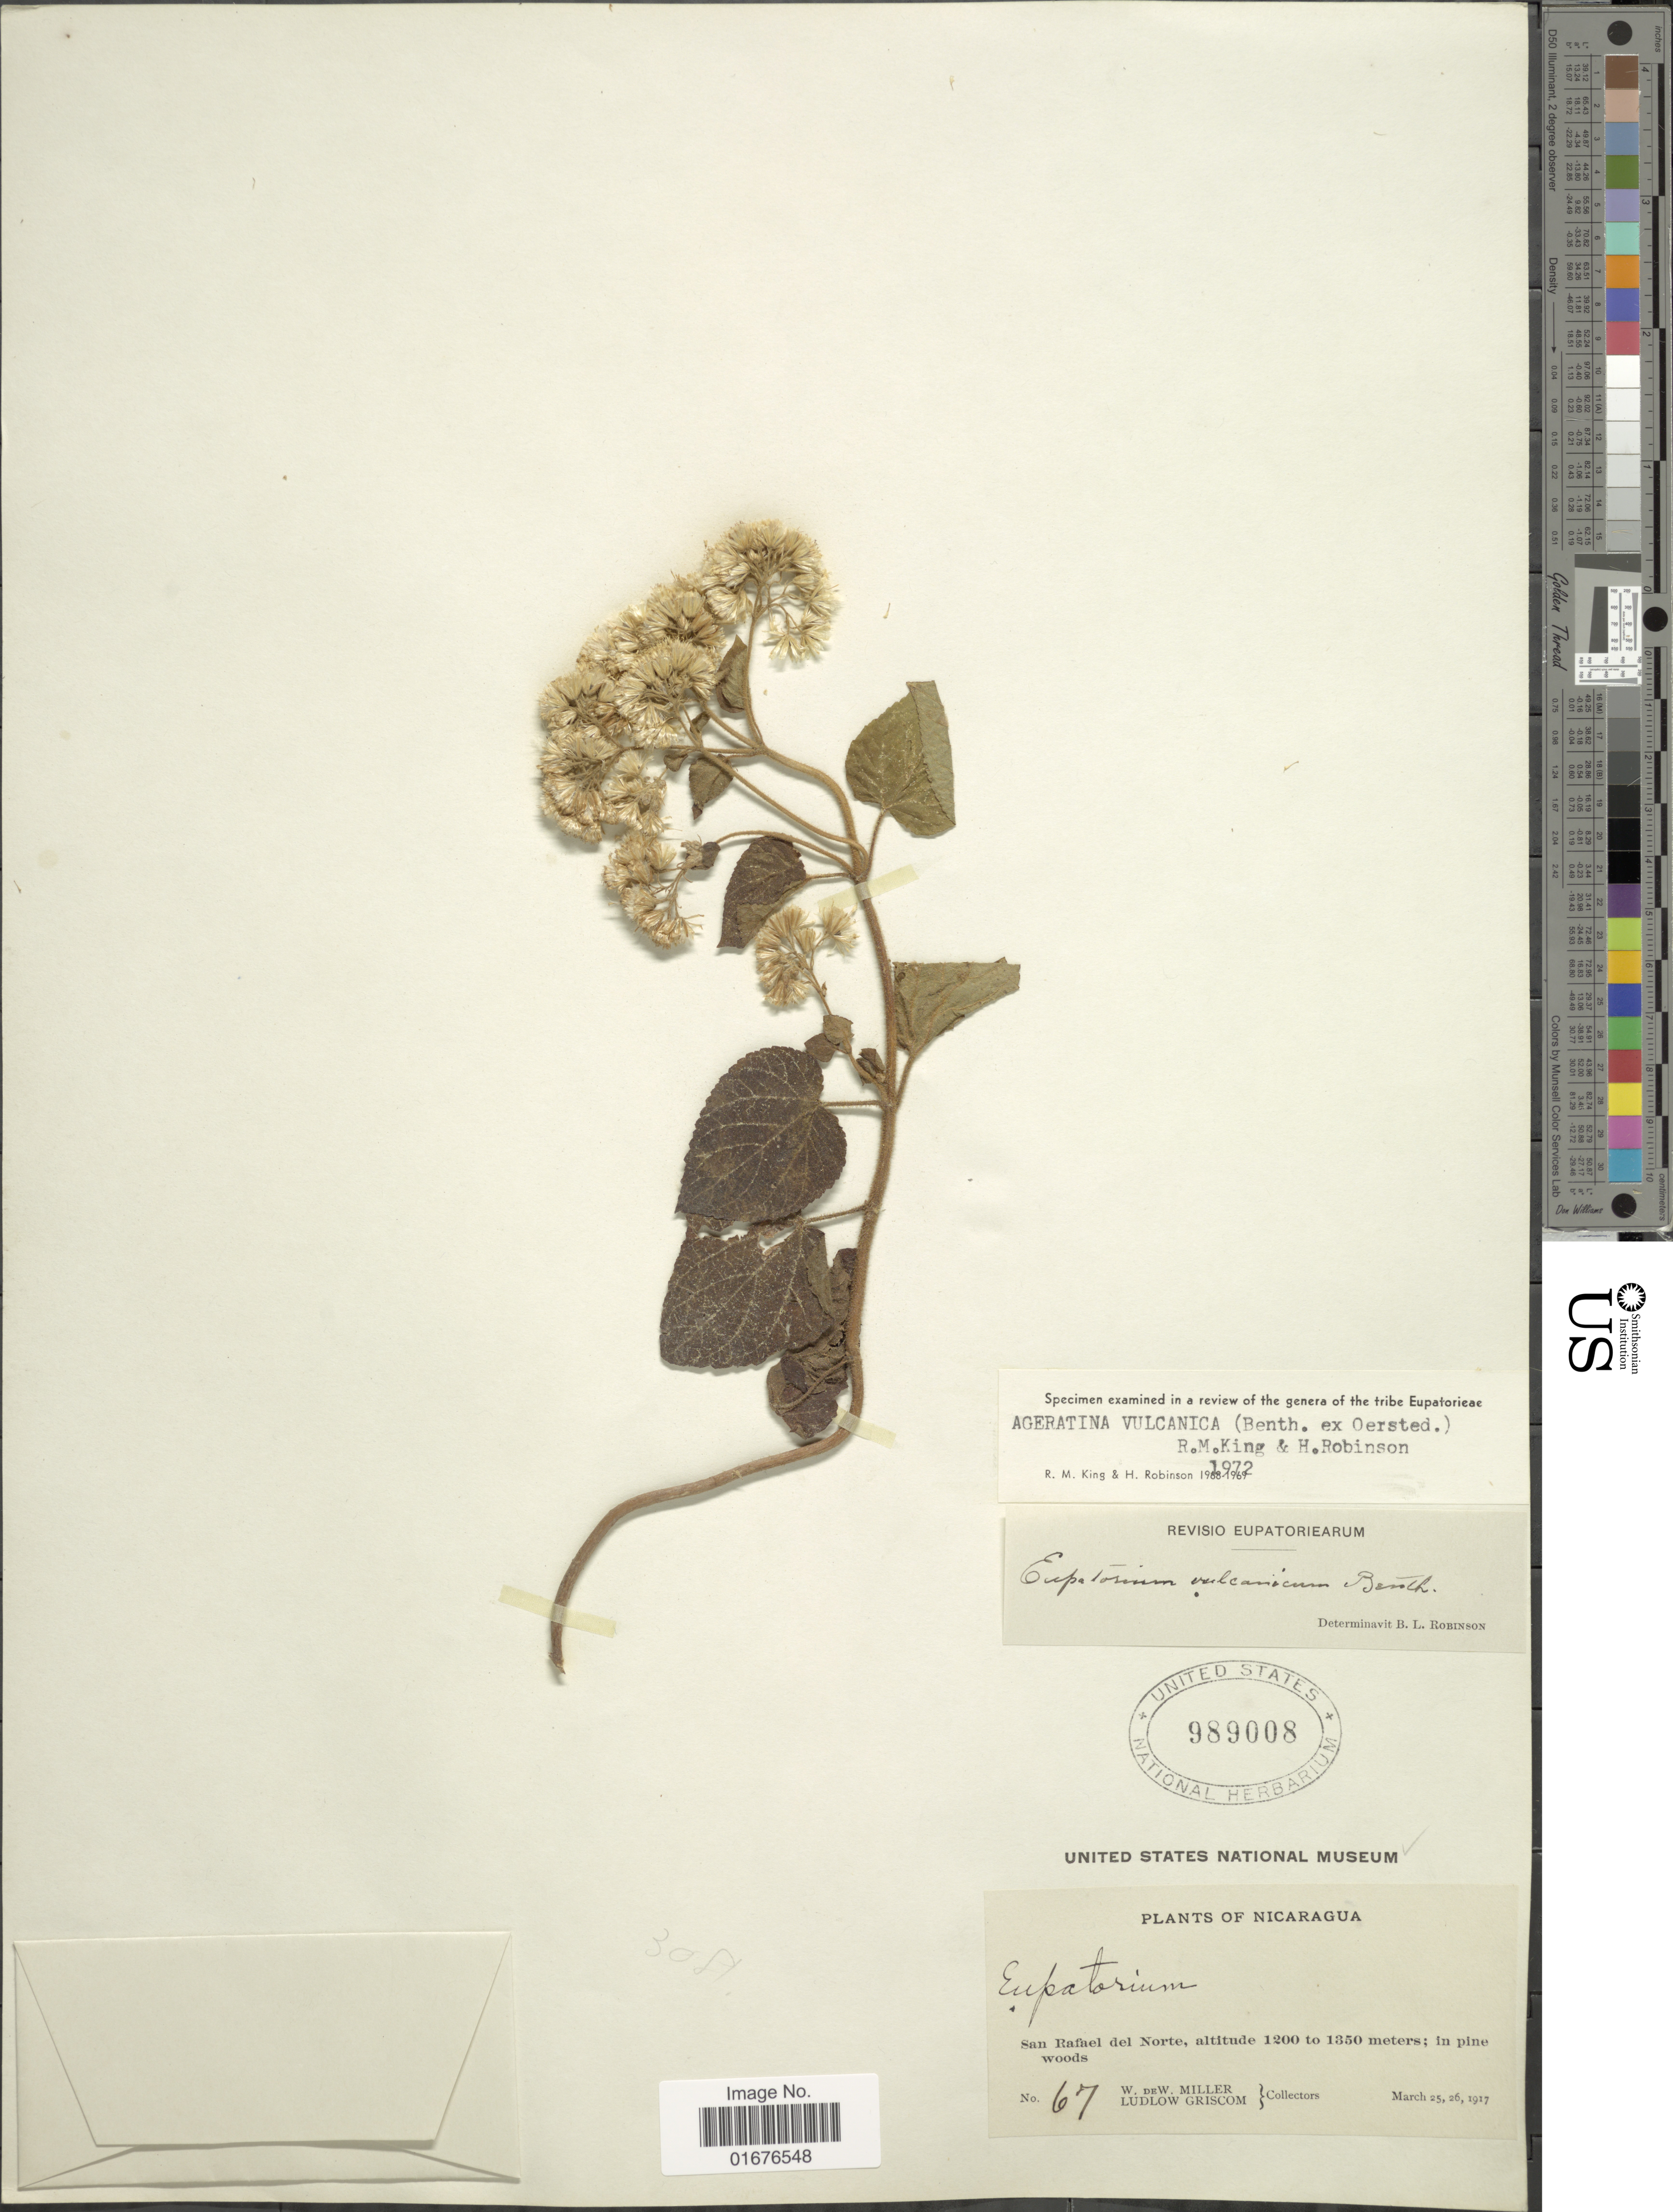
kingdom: Plantae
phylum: Tracheophyta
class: Magnoliopsida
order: Asterales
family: Asteraceae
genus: Ageratina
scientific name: Ageratina pichinchensis var. bustamenta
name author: (DC.) R.M. King & H. Rob.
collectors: W. W. Miller & L. Griscom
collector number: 67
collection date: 1917-03-25/1917-03-26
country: Nicaragua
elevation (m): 1200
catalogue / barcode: US 989008